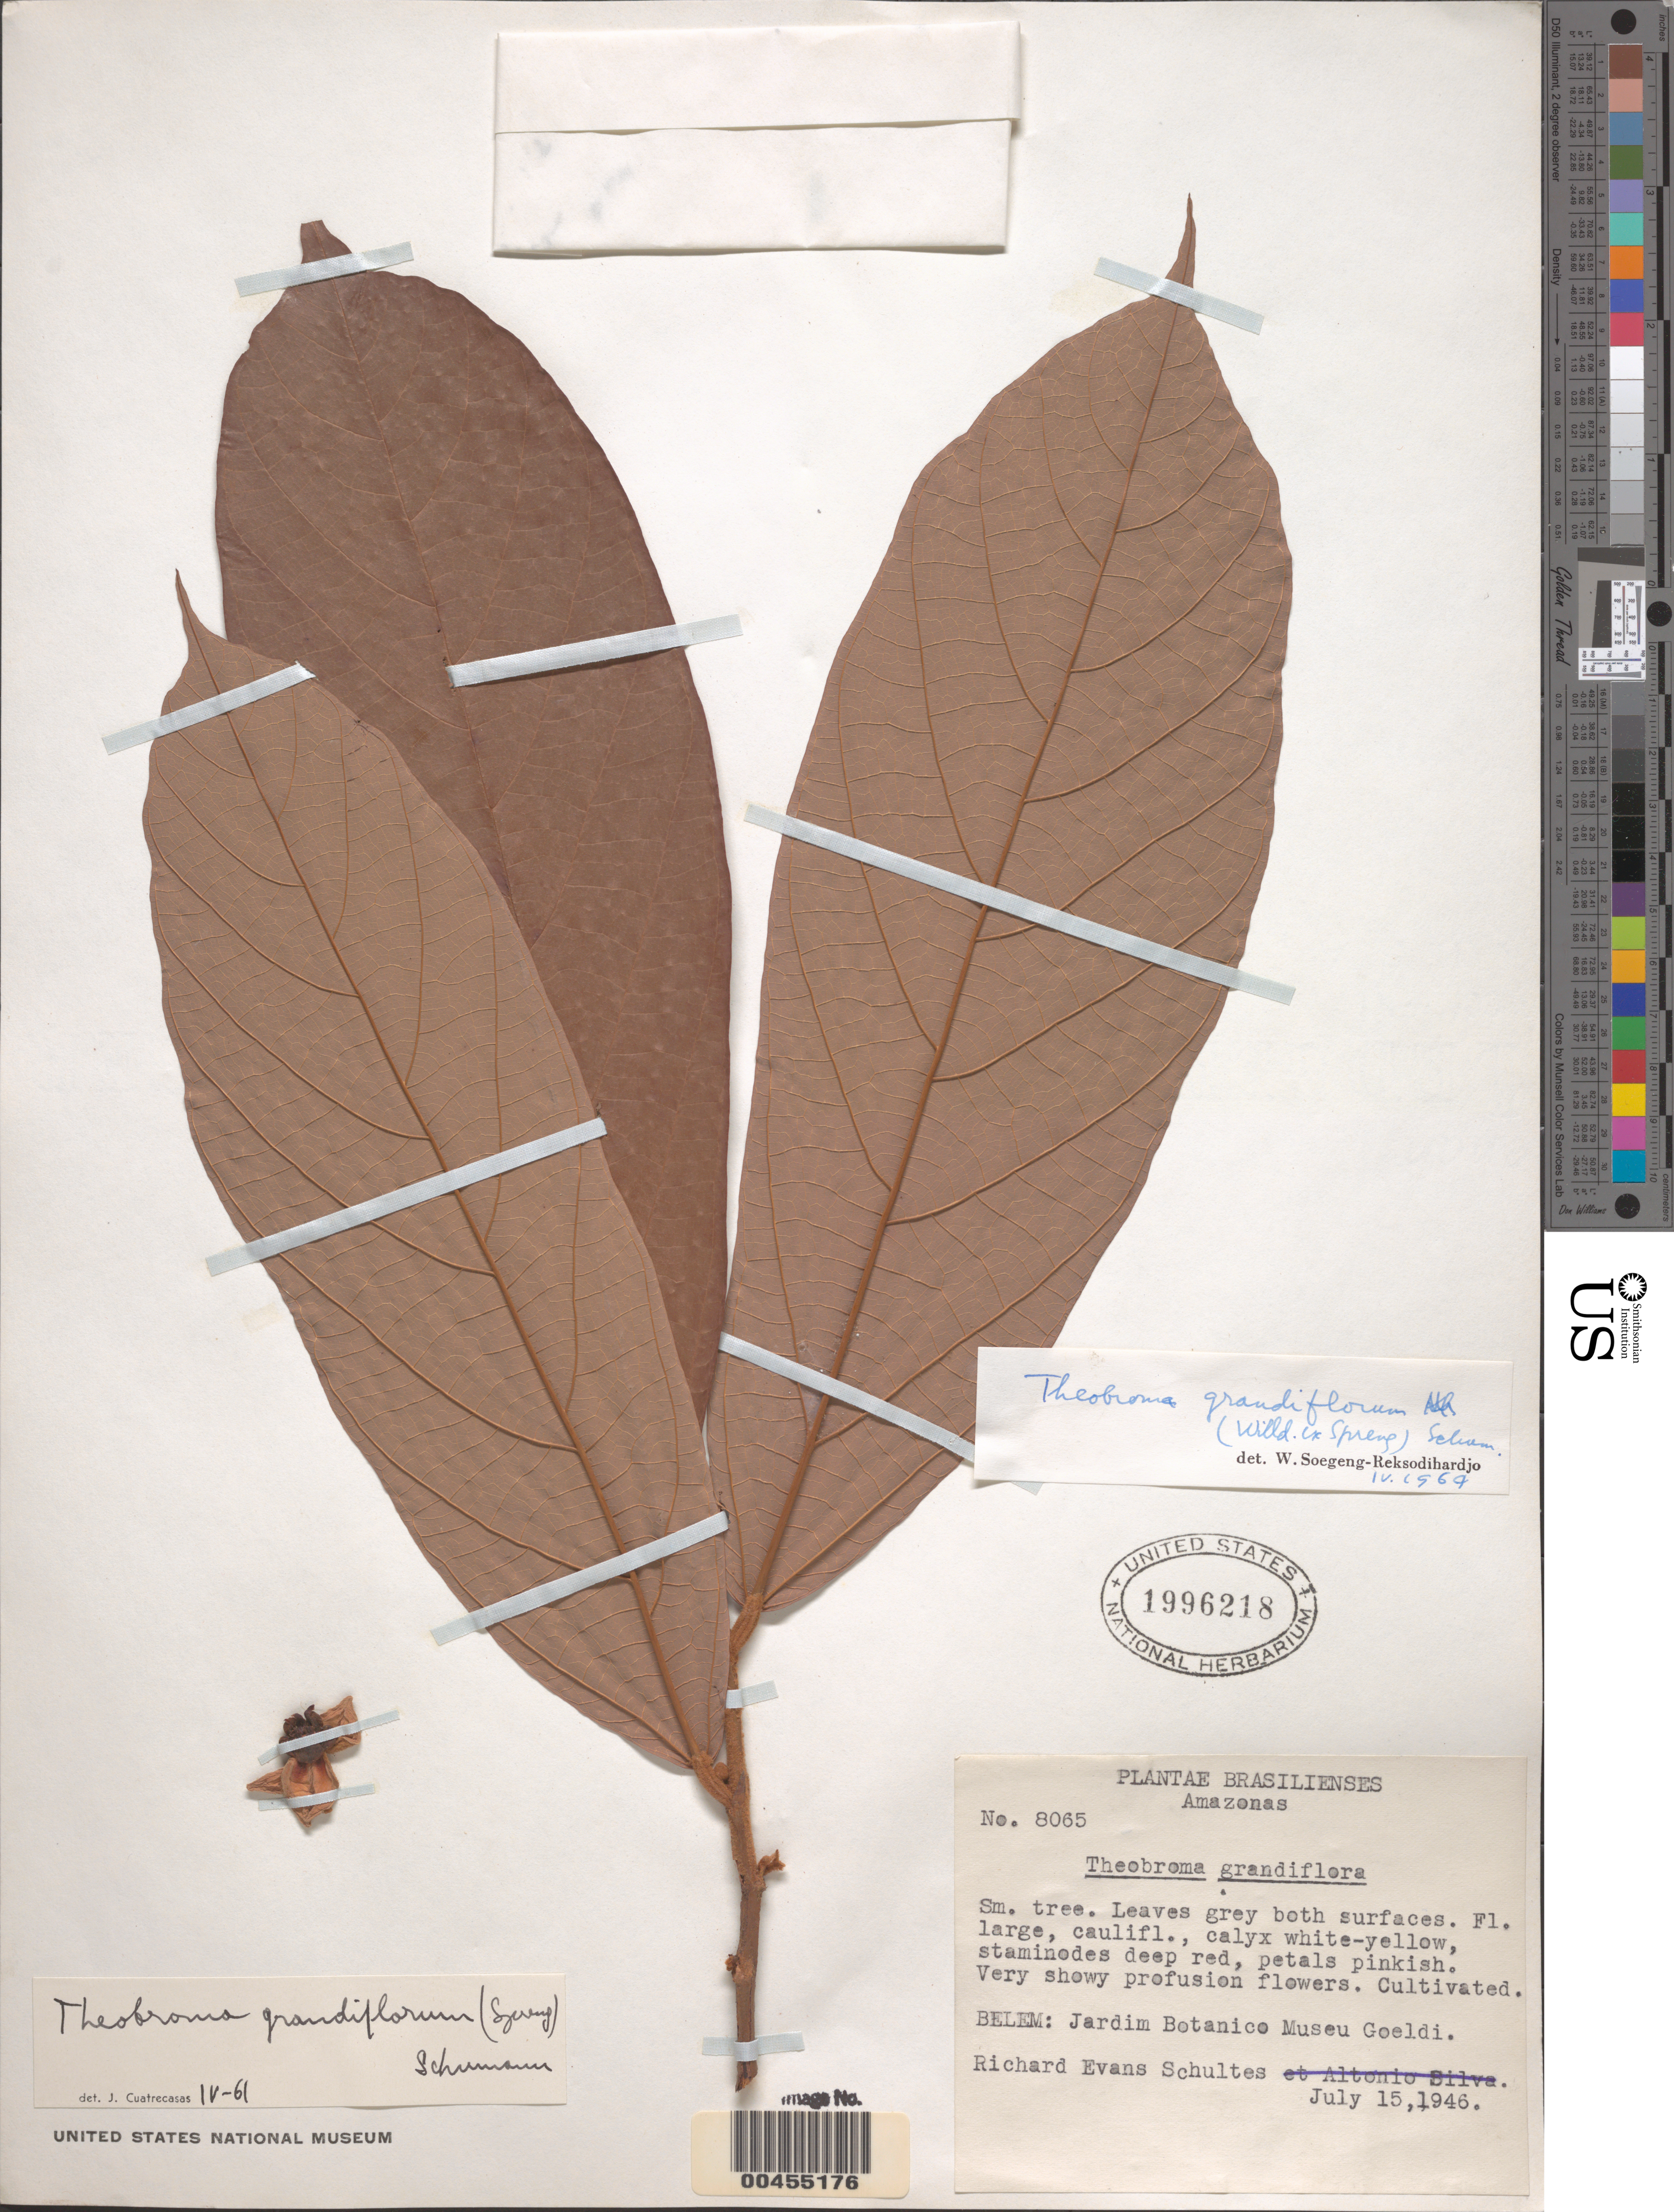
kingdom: Plantae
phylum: Tracheophyta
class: Magnoliopsida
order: Malvales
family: Malvaceae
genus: Theobroma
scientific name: Theobroma grandiflorum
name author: (Willd. ex Spreng.) K. Schum.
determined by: Soegeng-Reksodihardjo, W.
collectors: R. E. Schultes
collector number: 8065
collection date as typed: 15 Jul 1946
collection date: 1946-07-15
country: Brazil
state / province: Amazonas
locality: Belem, Botanico Museu Goeldi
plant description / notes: Cultivated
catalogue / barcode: US 1996218